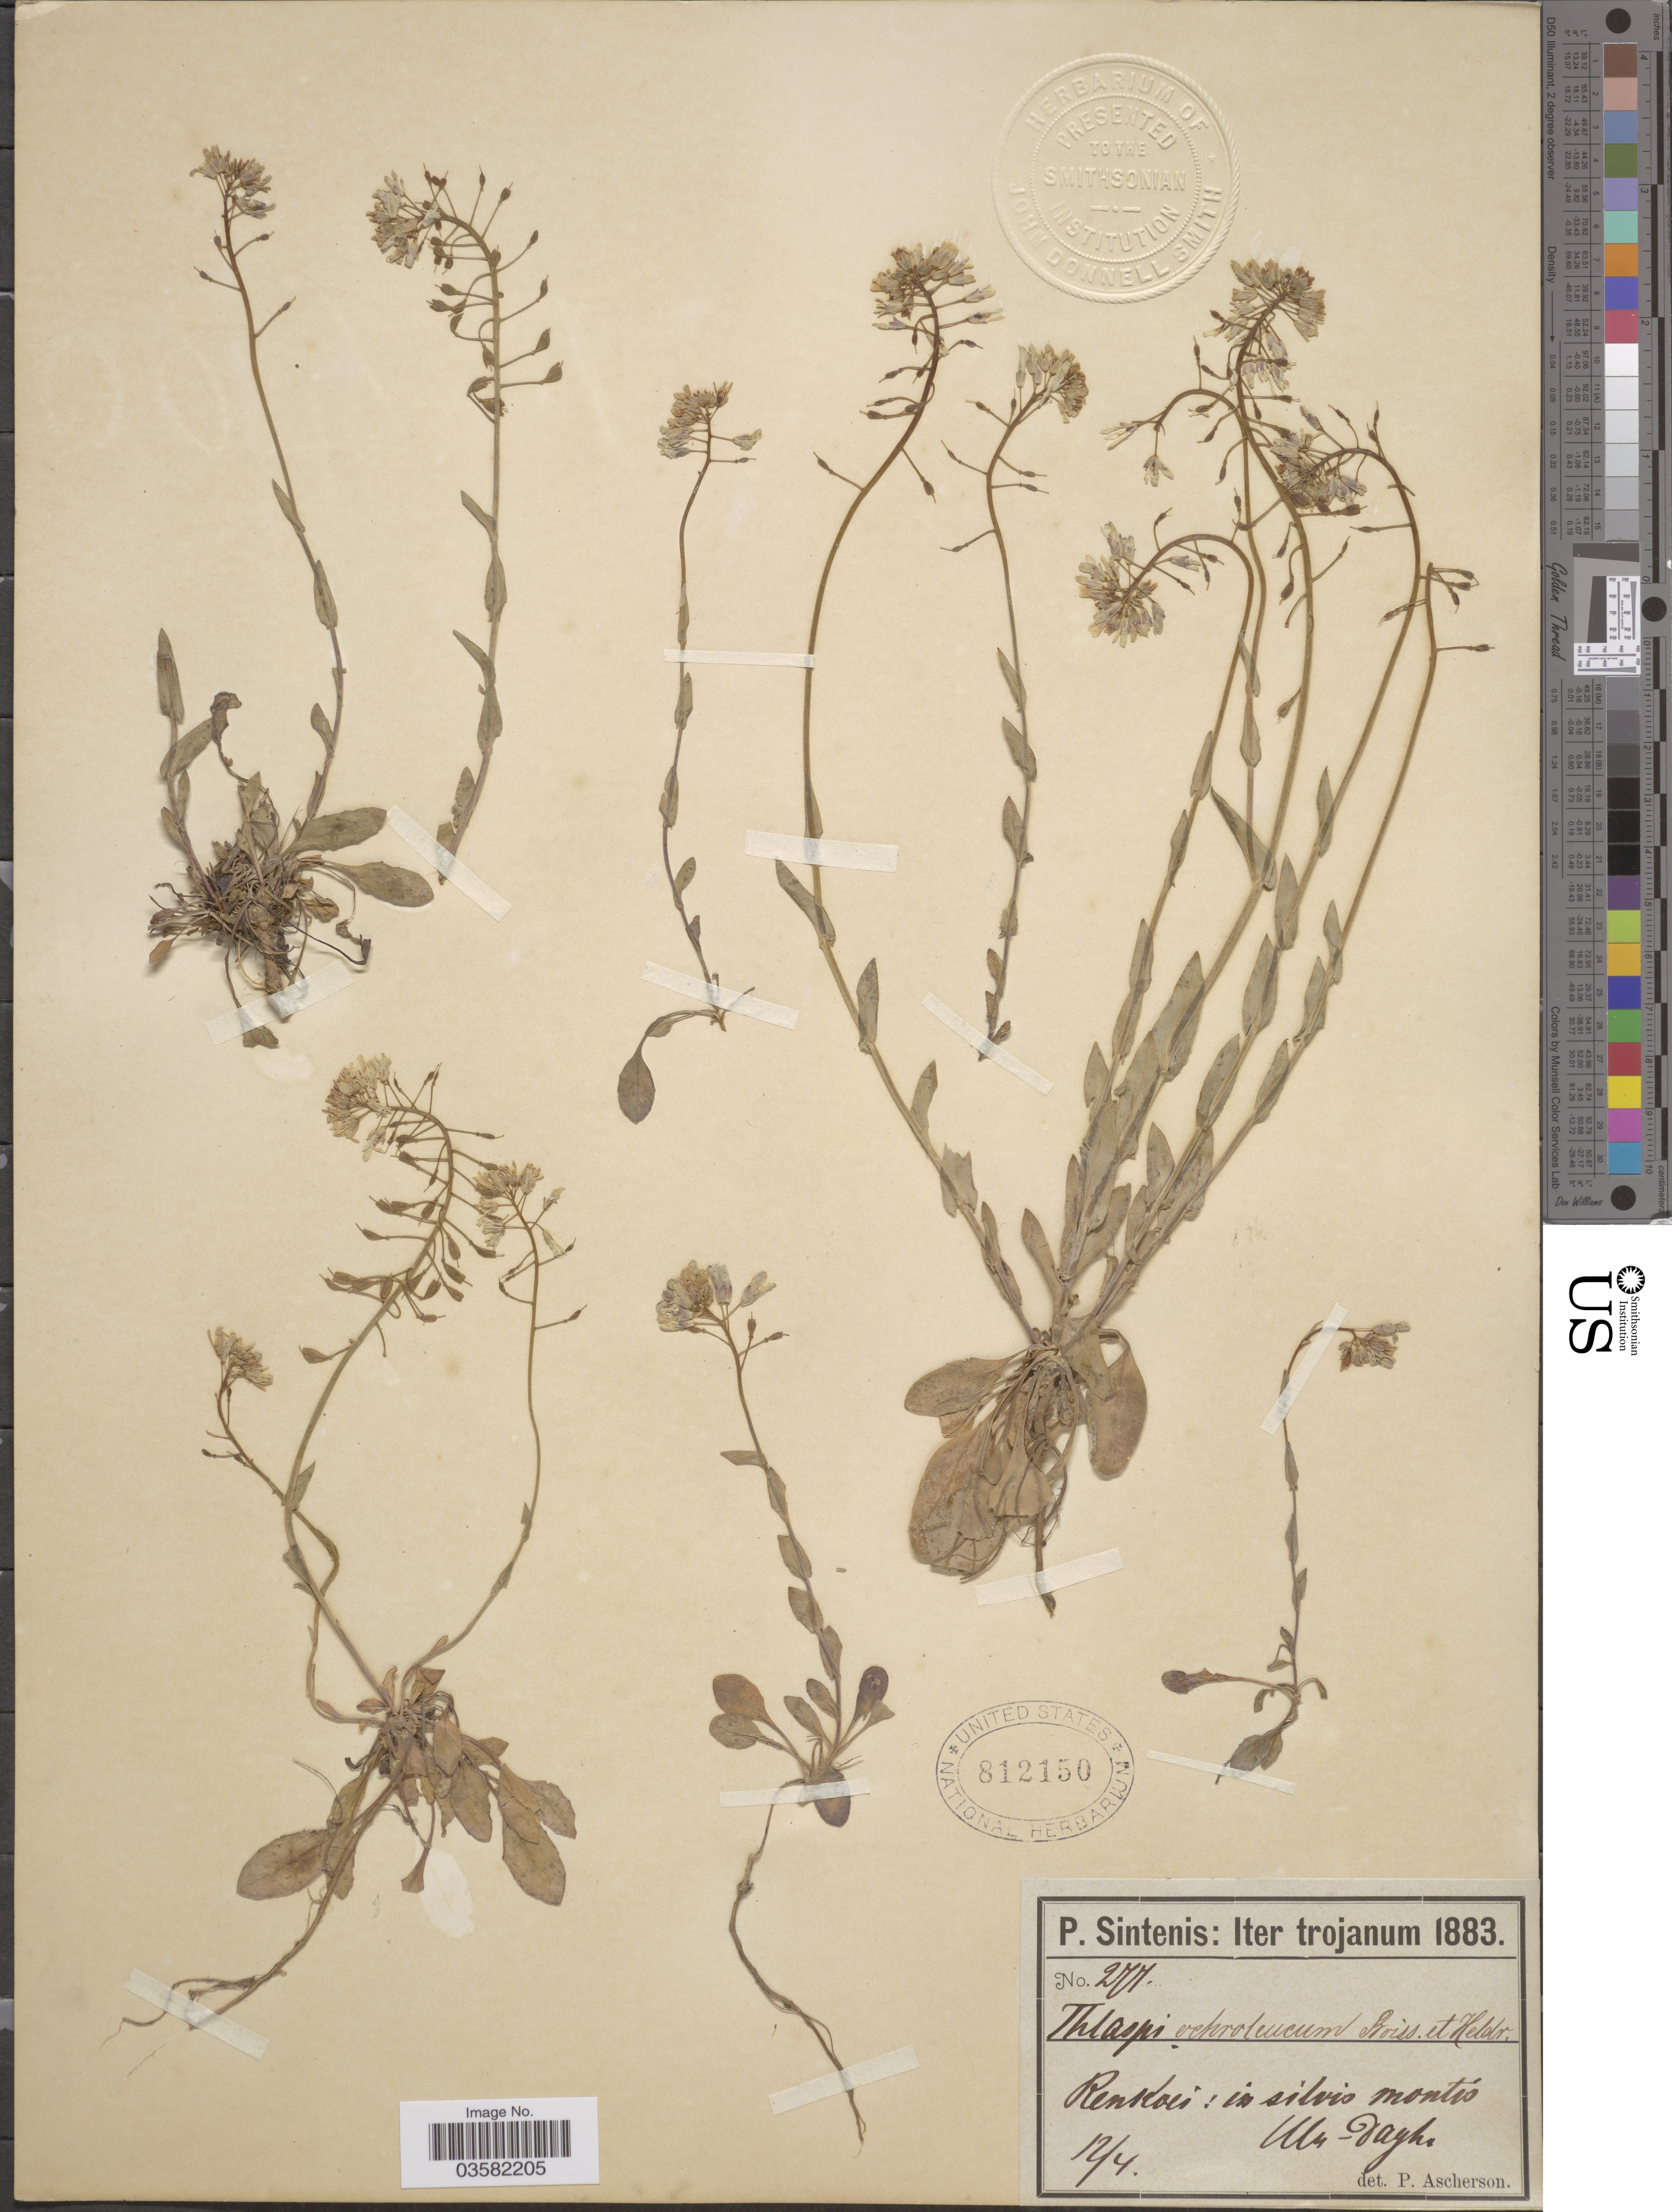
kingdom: Plantae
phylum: Tracheophyta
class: Magnoliopsida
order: Brassicales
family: Brassicaceae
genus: Thlaspi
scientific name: Thlaspi ochroleucum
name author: Boiss. & Heldr.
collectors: P. Sintenis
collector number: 277*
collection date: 1883-04-12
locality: Renkoei: in silvis montis Ulu-Dagh.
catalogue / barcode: US 812150